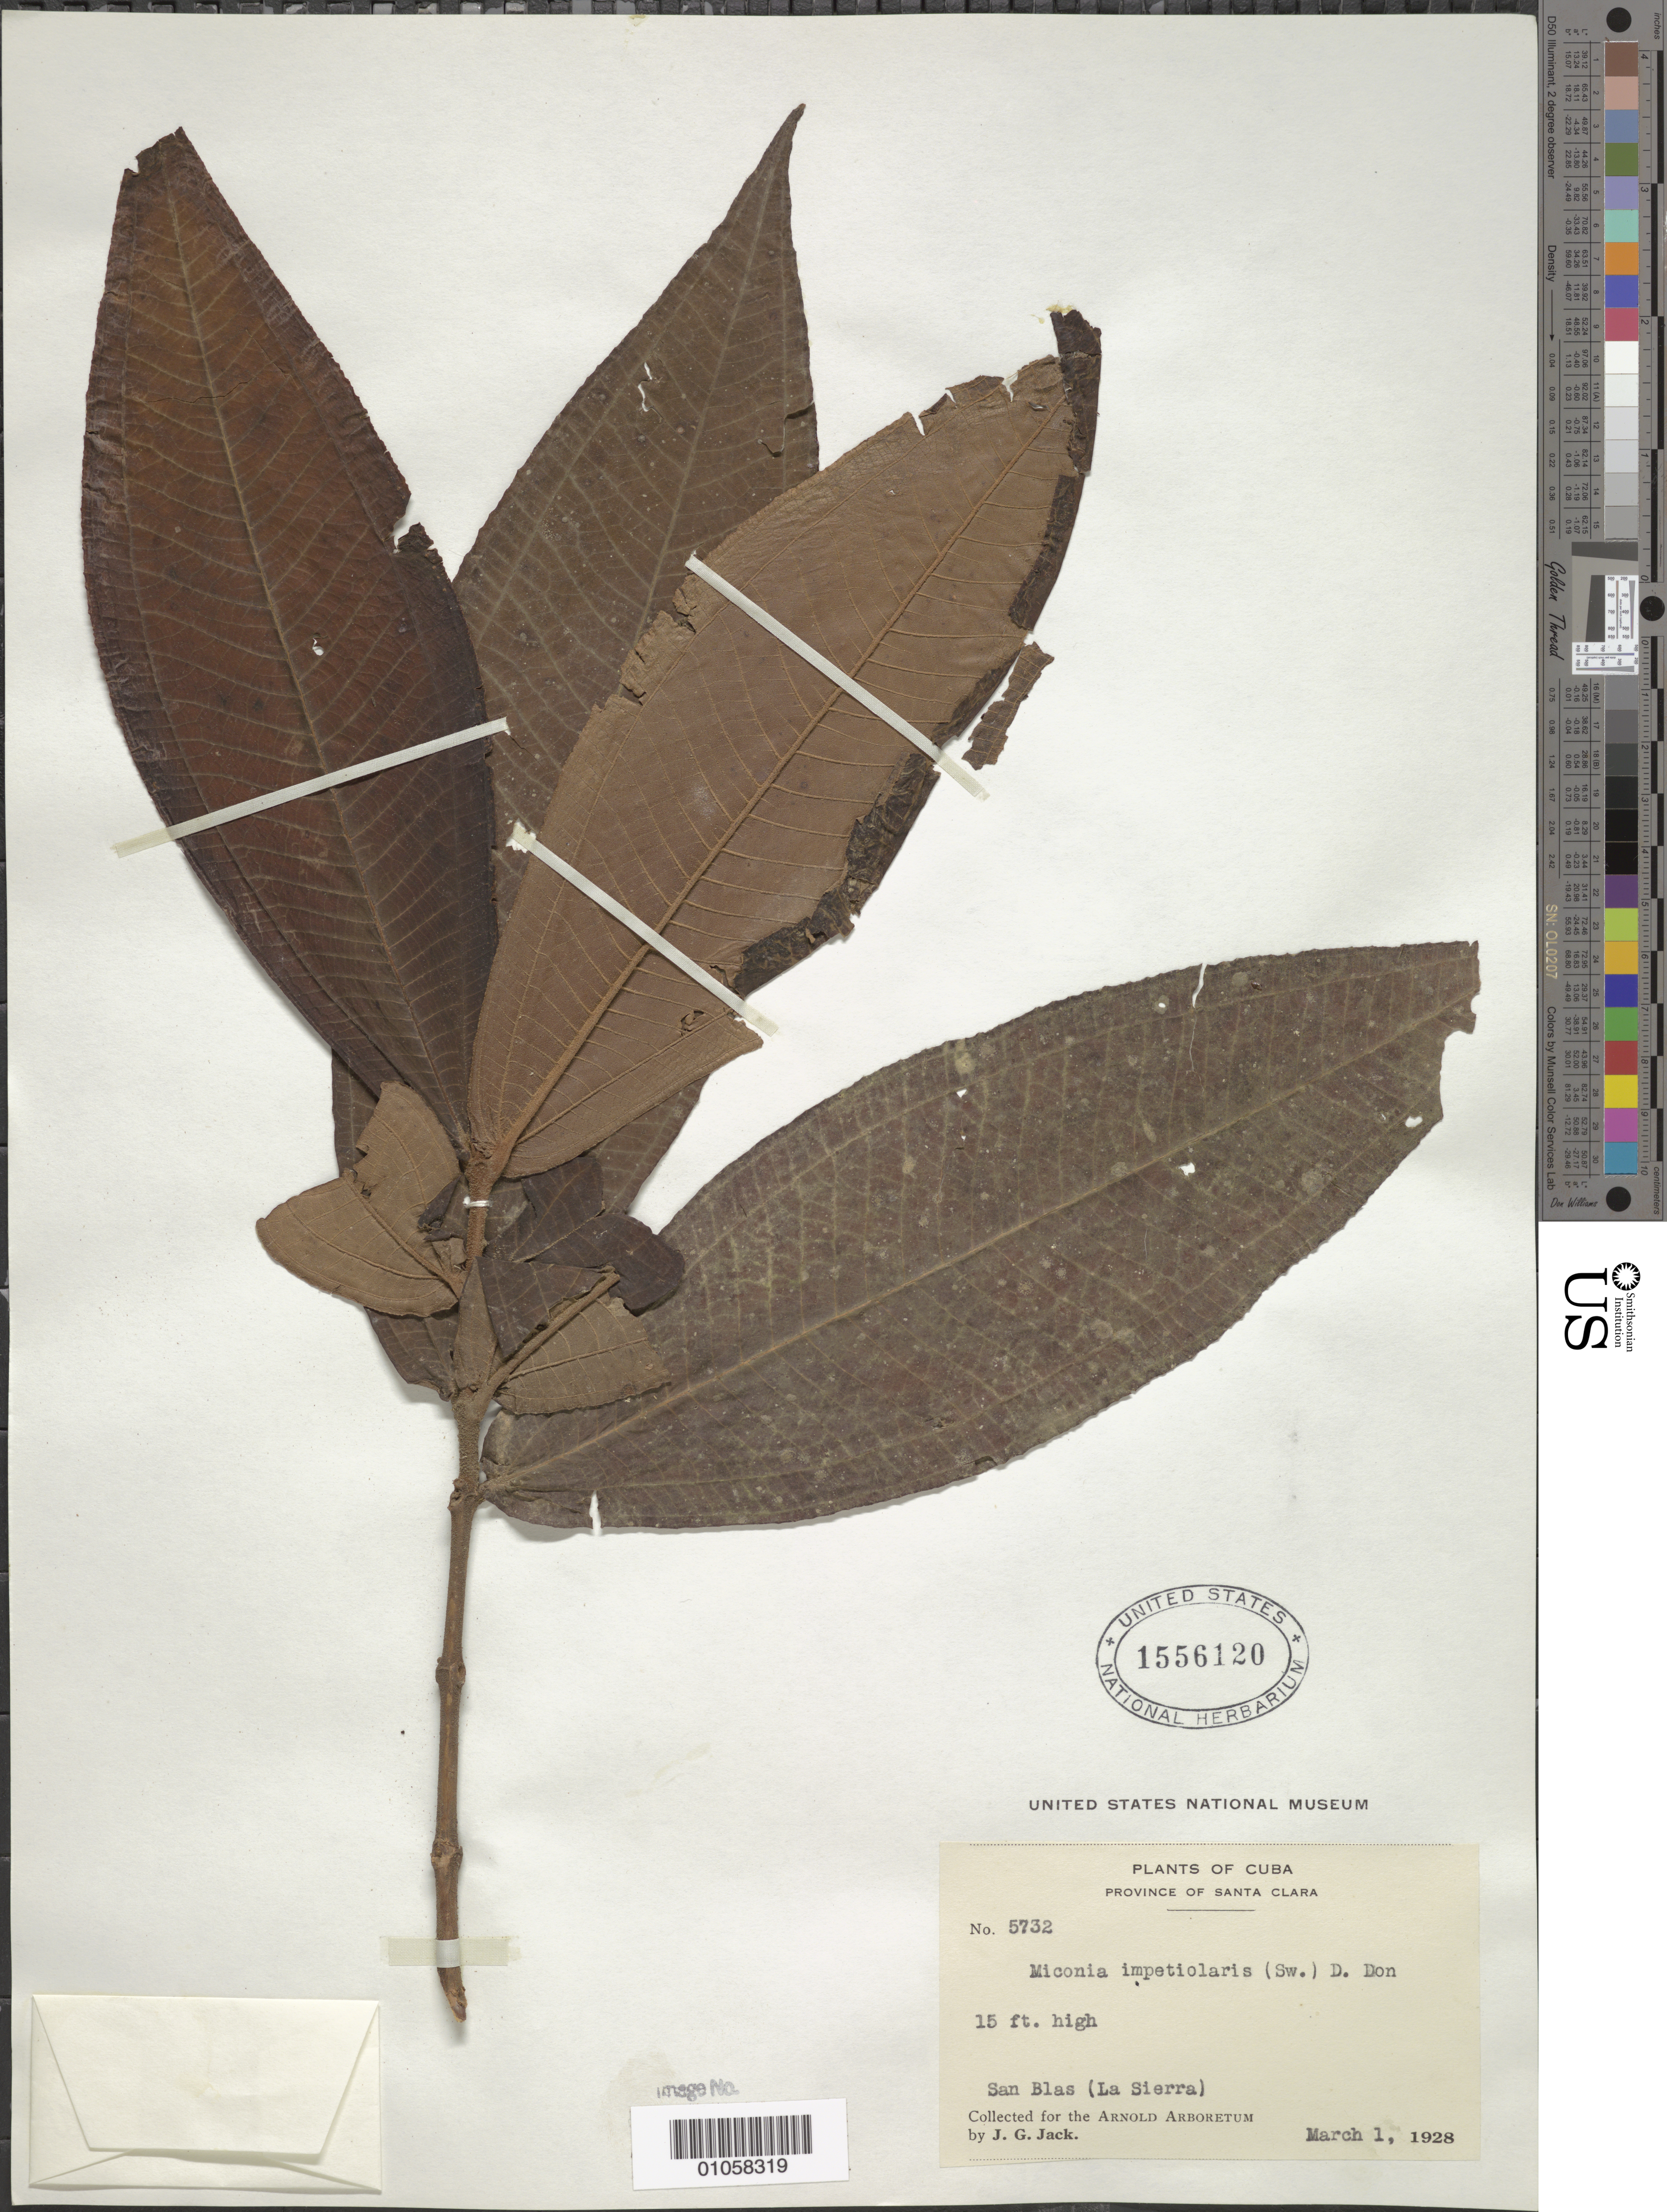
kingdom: Plantae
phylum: Tracheophyta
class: Magnoliopsida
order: Myrtales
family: Melastomataceae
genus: Miconia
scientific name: Miconia impetiolaris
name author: (Sw.) D. Don ex DC.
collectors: J. G. Jack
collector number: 5732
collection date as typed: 01 Mar 1928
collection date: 1928-03-01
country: Cuba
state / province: Santa Clara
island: Cuba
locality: San Blas, La Sierra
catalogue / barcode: US 1556120